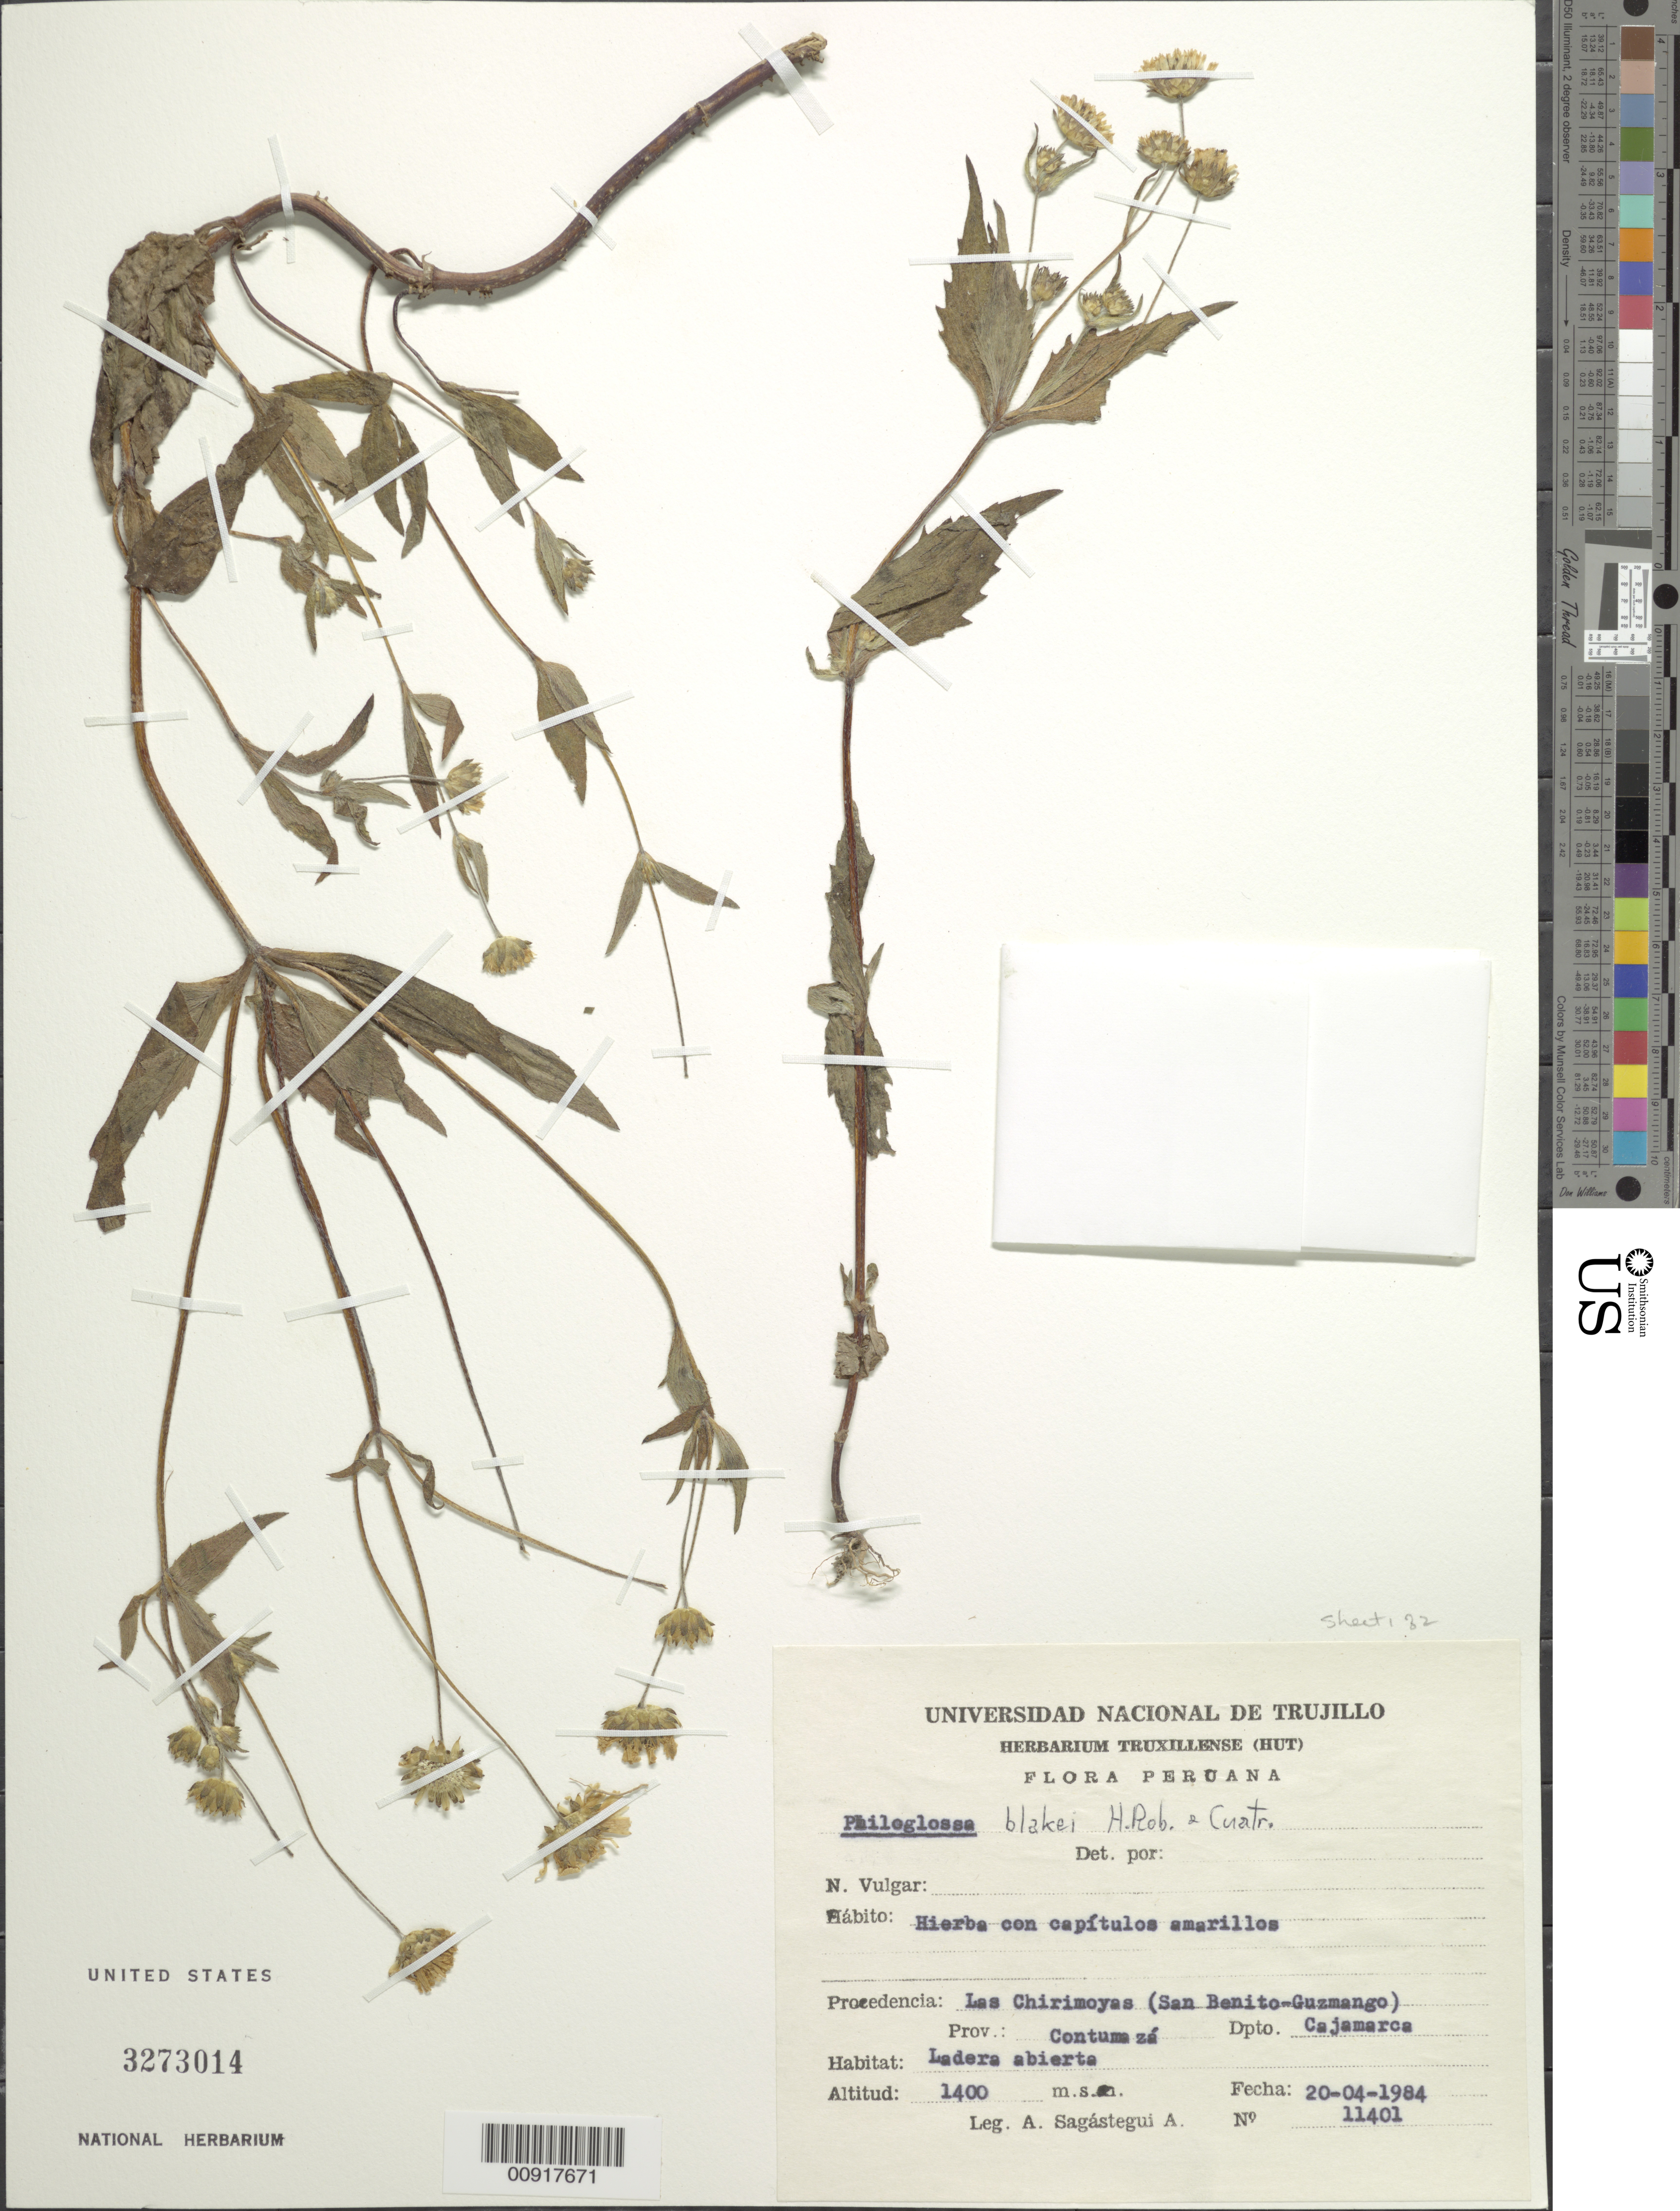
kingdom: Plantae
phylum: Tracheophyta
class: Magnoliopsida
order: Asterales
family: Asteraceae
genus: Philoglossa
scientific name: Philoglossa blakei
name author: H. Rob. & Cuatrec.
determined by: Robinson, Harold E., (US)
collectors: A. Sagástegui A.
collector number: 11401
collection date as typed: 20 April 1984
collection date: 1984-04-20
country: Peru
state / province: Cajamarca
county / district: Contumazá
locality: Las Chirimoyas (San Benito-Guzmango)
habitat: Ladera abierta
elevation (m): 1400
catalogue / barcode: US 3273014